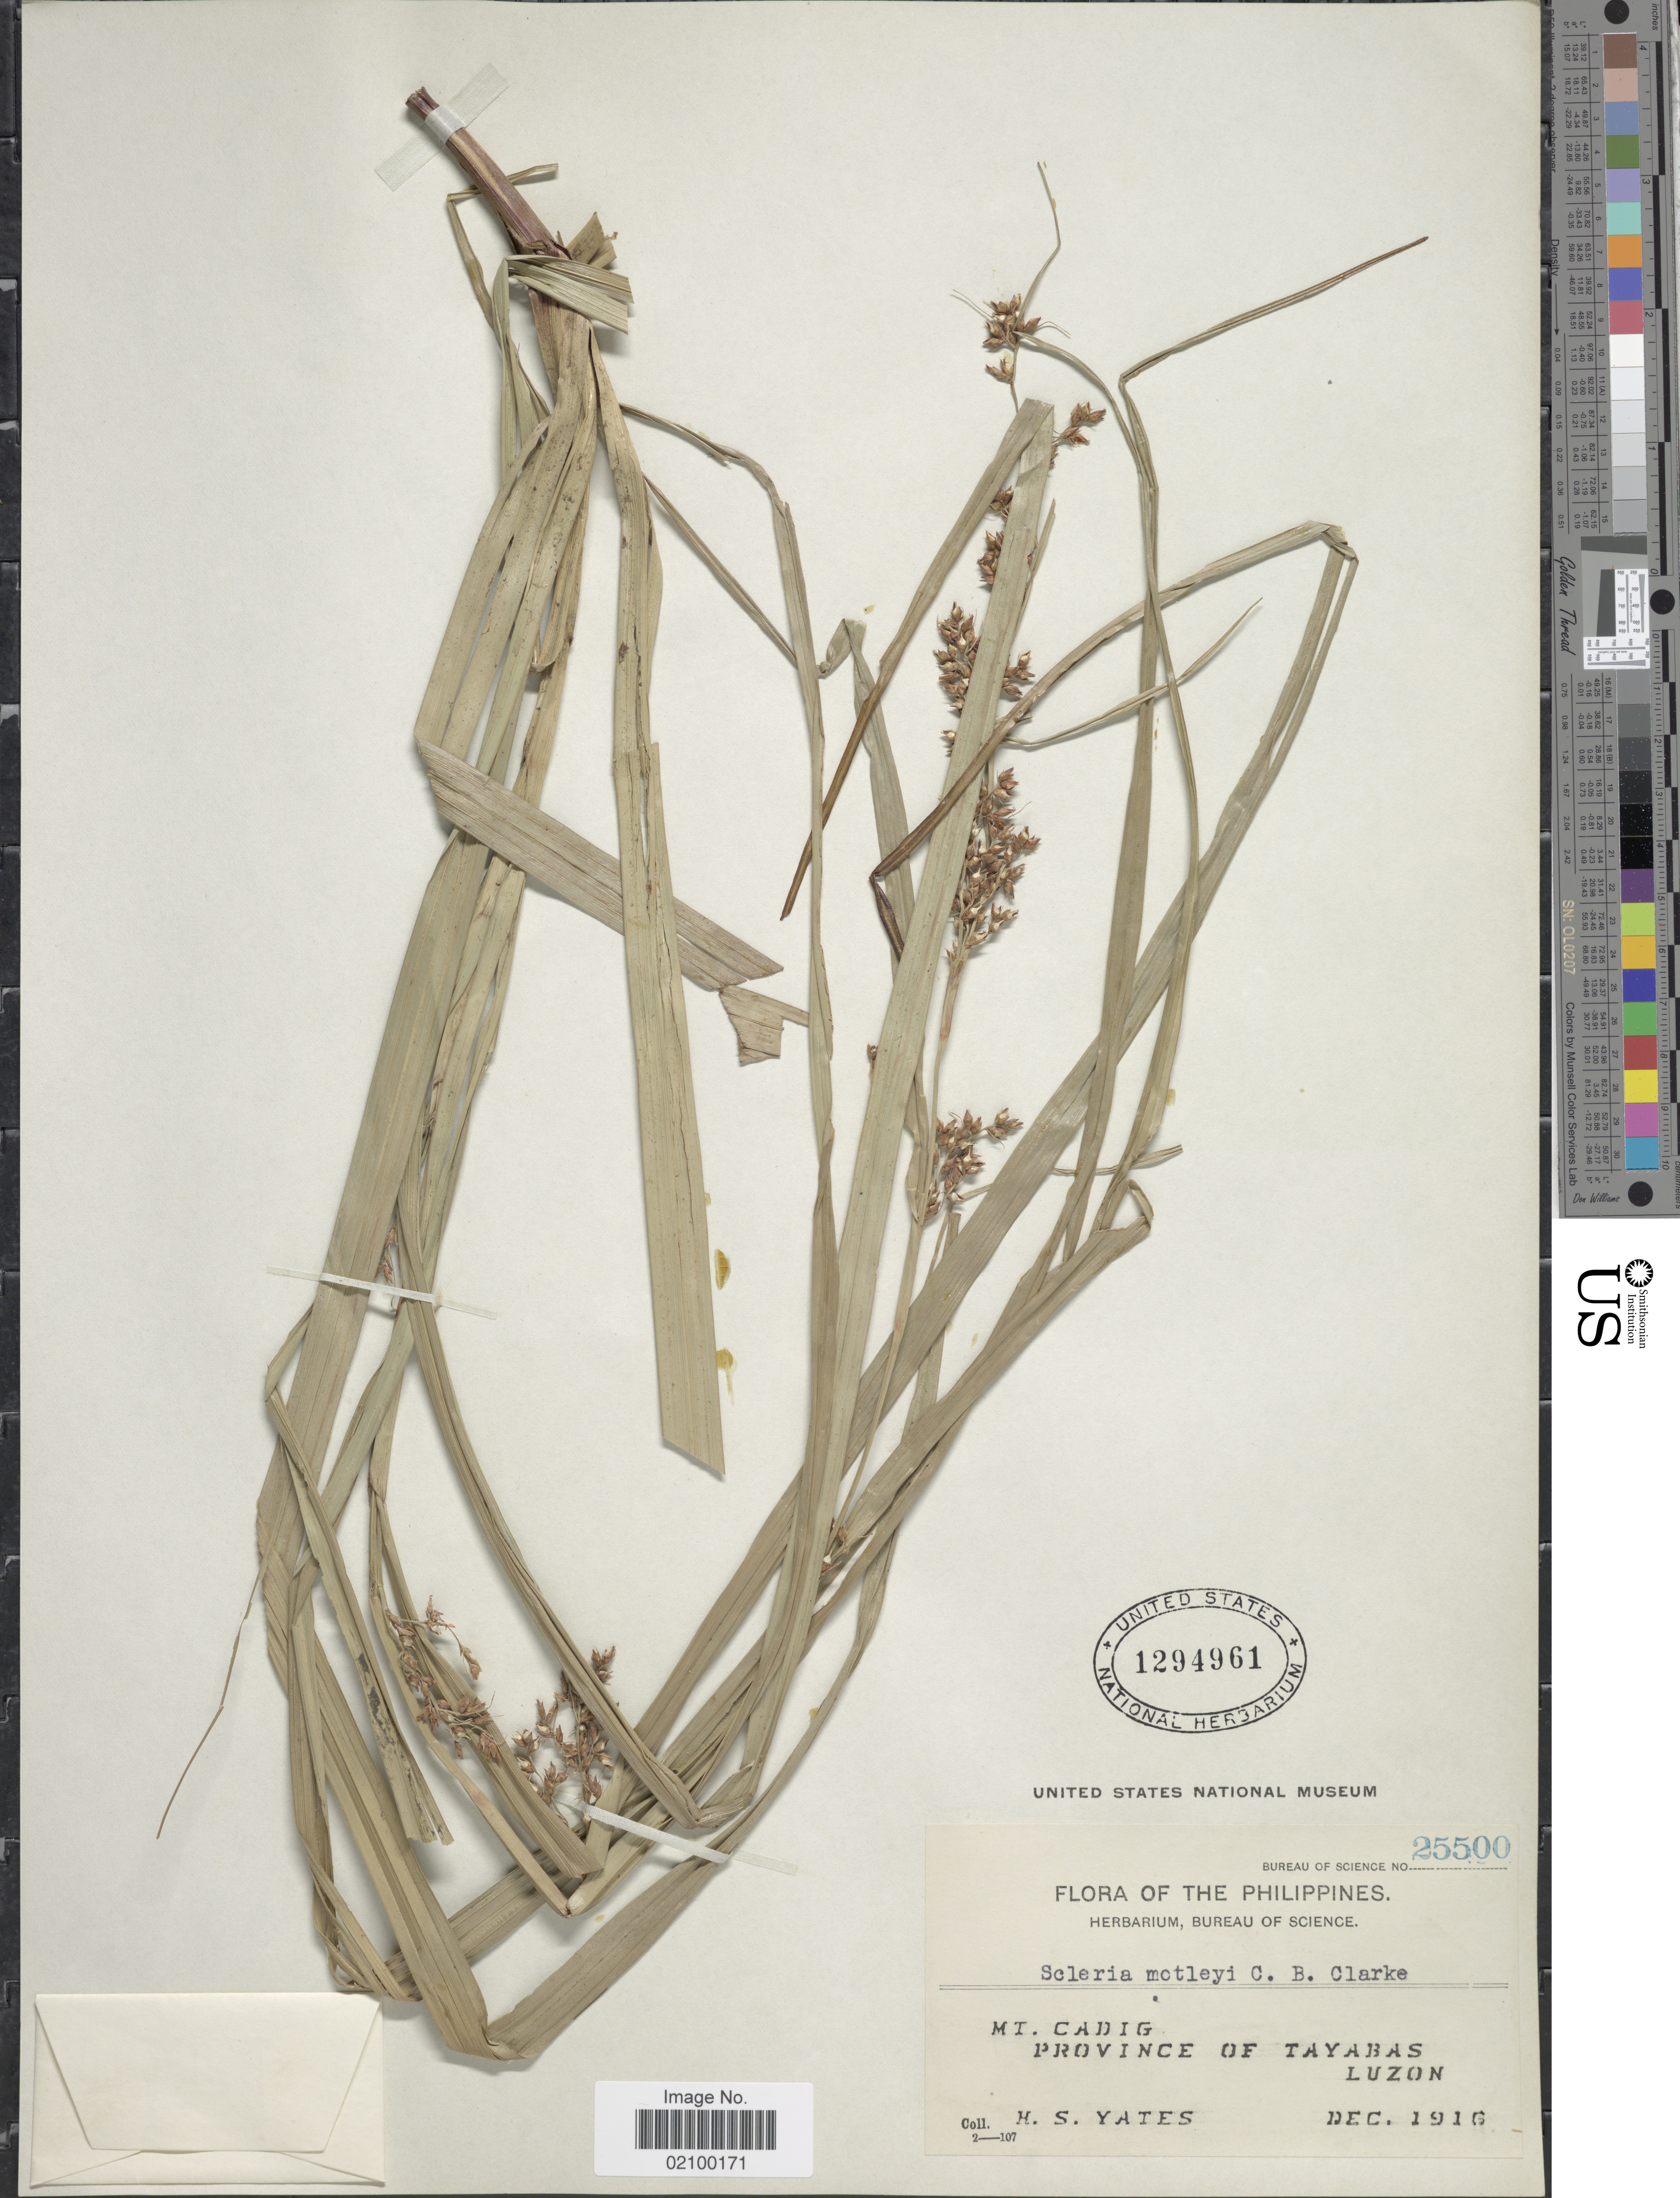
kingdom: Plantae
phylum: Tracheophyta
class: Liliopsida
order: Poales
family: Cyperaceae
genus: Scleria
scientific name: Scleria motleyi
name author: C.B. Clarke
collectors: H. S. Yates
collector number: Bureau of Science 25500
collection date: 1916-12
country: Philippines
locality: Mt. Cadig, Province of Tayabas, Luzon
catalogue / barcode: US 1294961